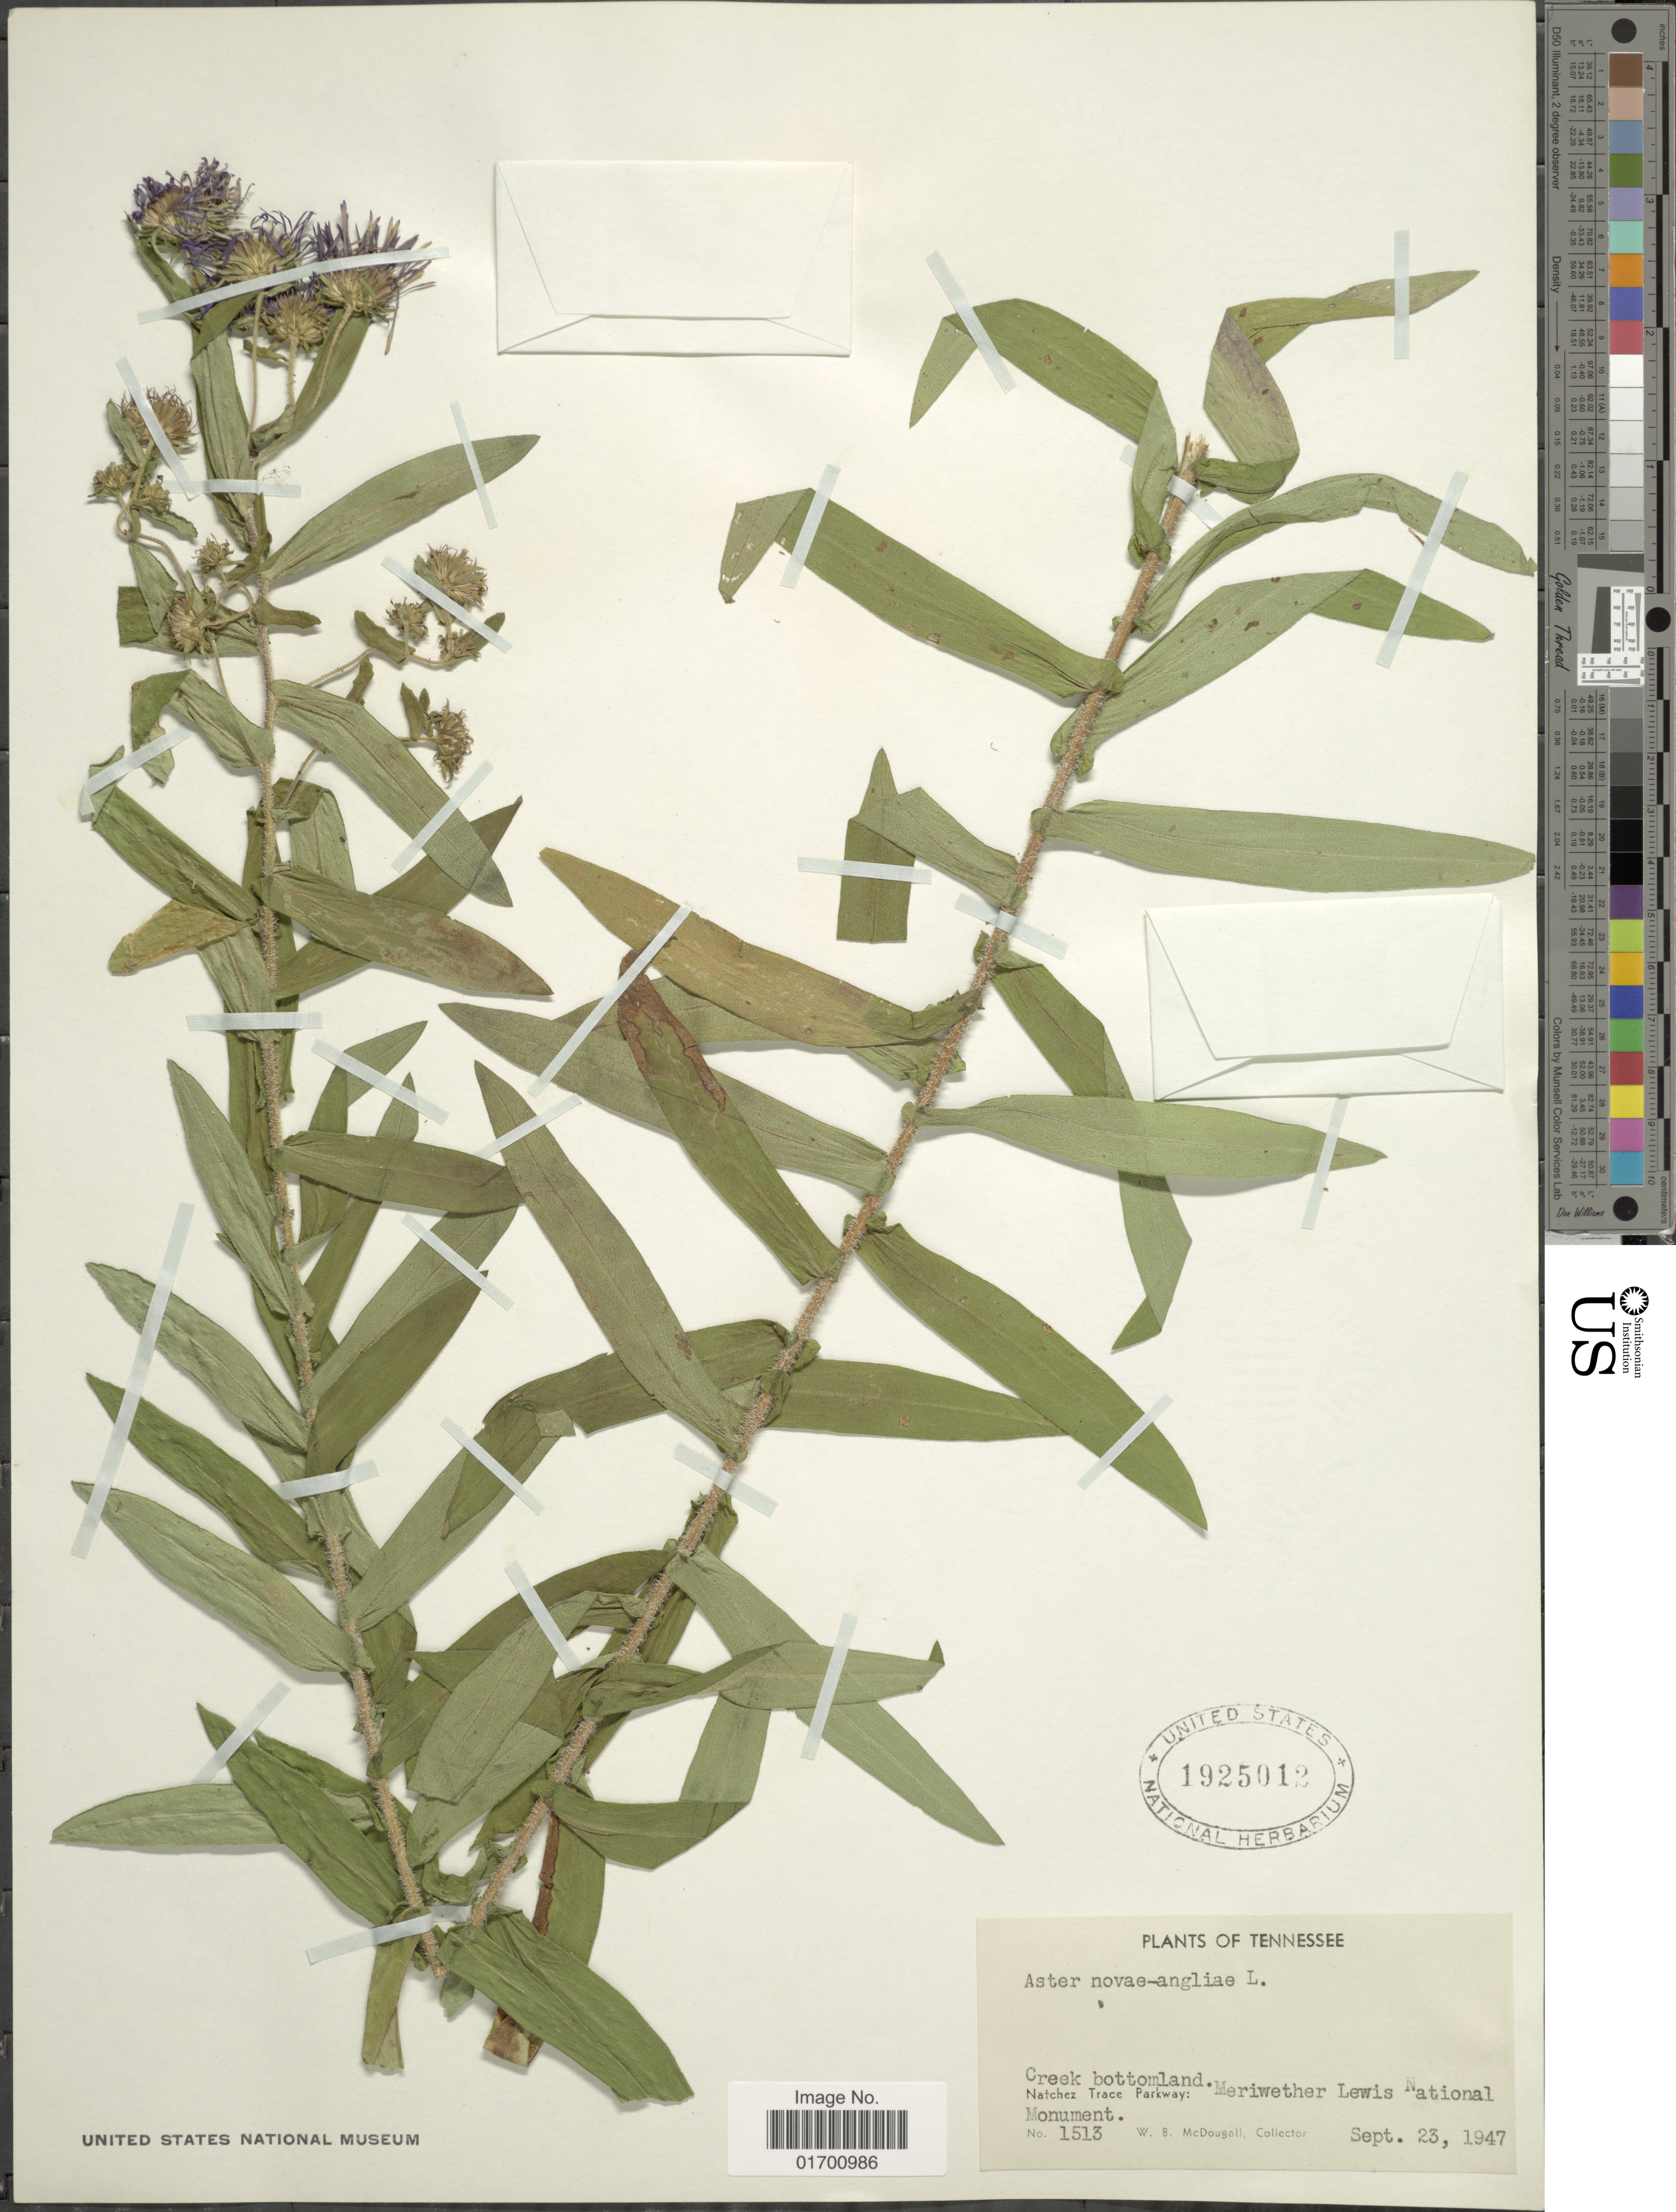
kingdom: Plantae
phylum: Tracheophyta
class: Magnoliopsida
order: Asterales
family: Asteraceae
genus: Symphyotrichum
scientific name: Symphyotrichum novae-angliae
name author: (L.) G.L. Nesom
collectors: W. B. McDougall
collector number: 1513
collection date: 1947-09-23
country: United States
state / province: Tennessee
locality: Creek bottomland. Natchez Trace Parkway: Meriwether Lewis National Monument.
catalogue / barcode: US 1925012